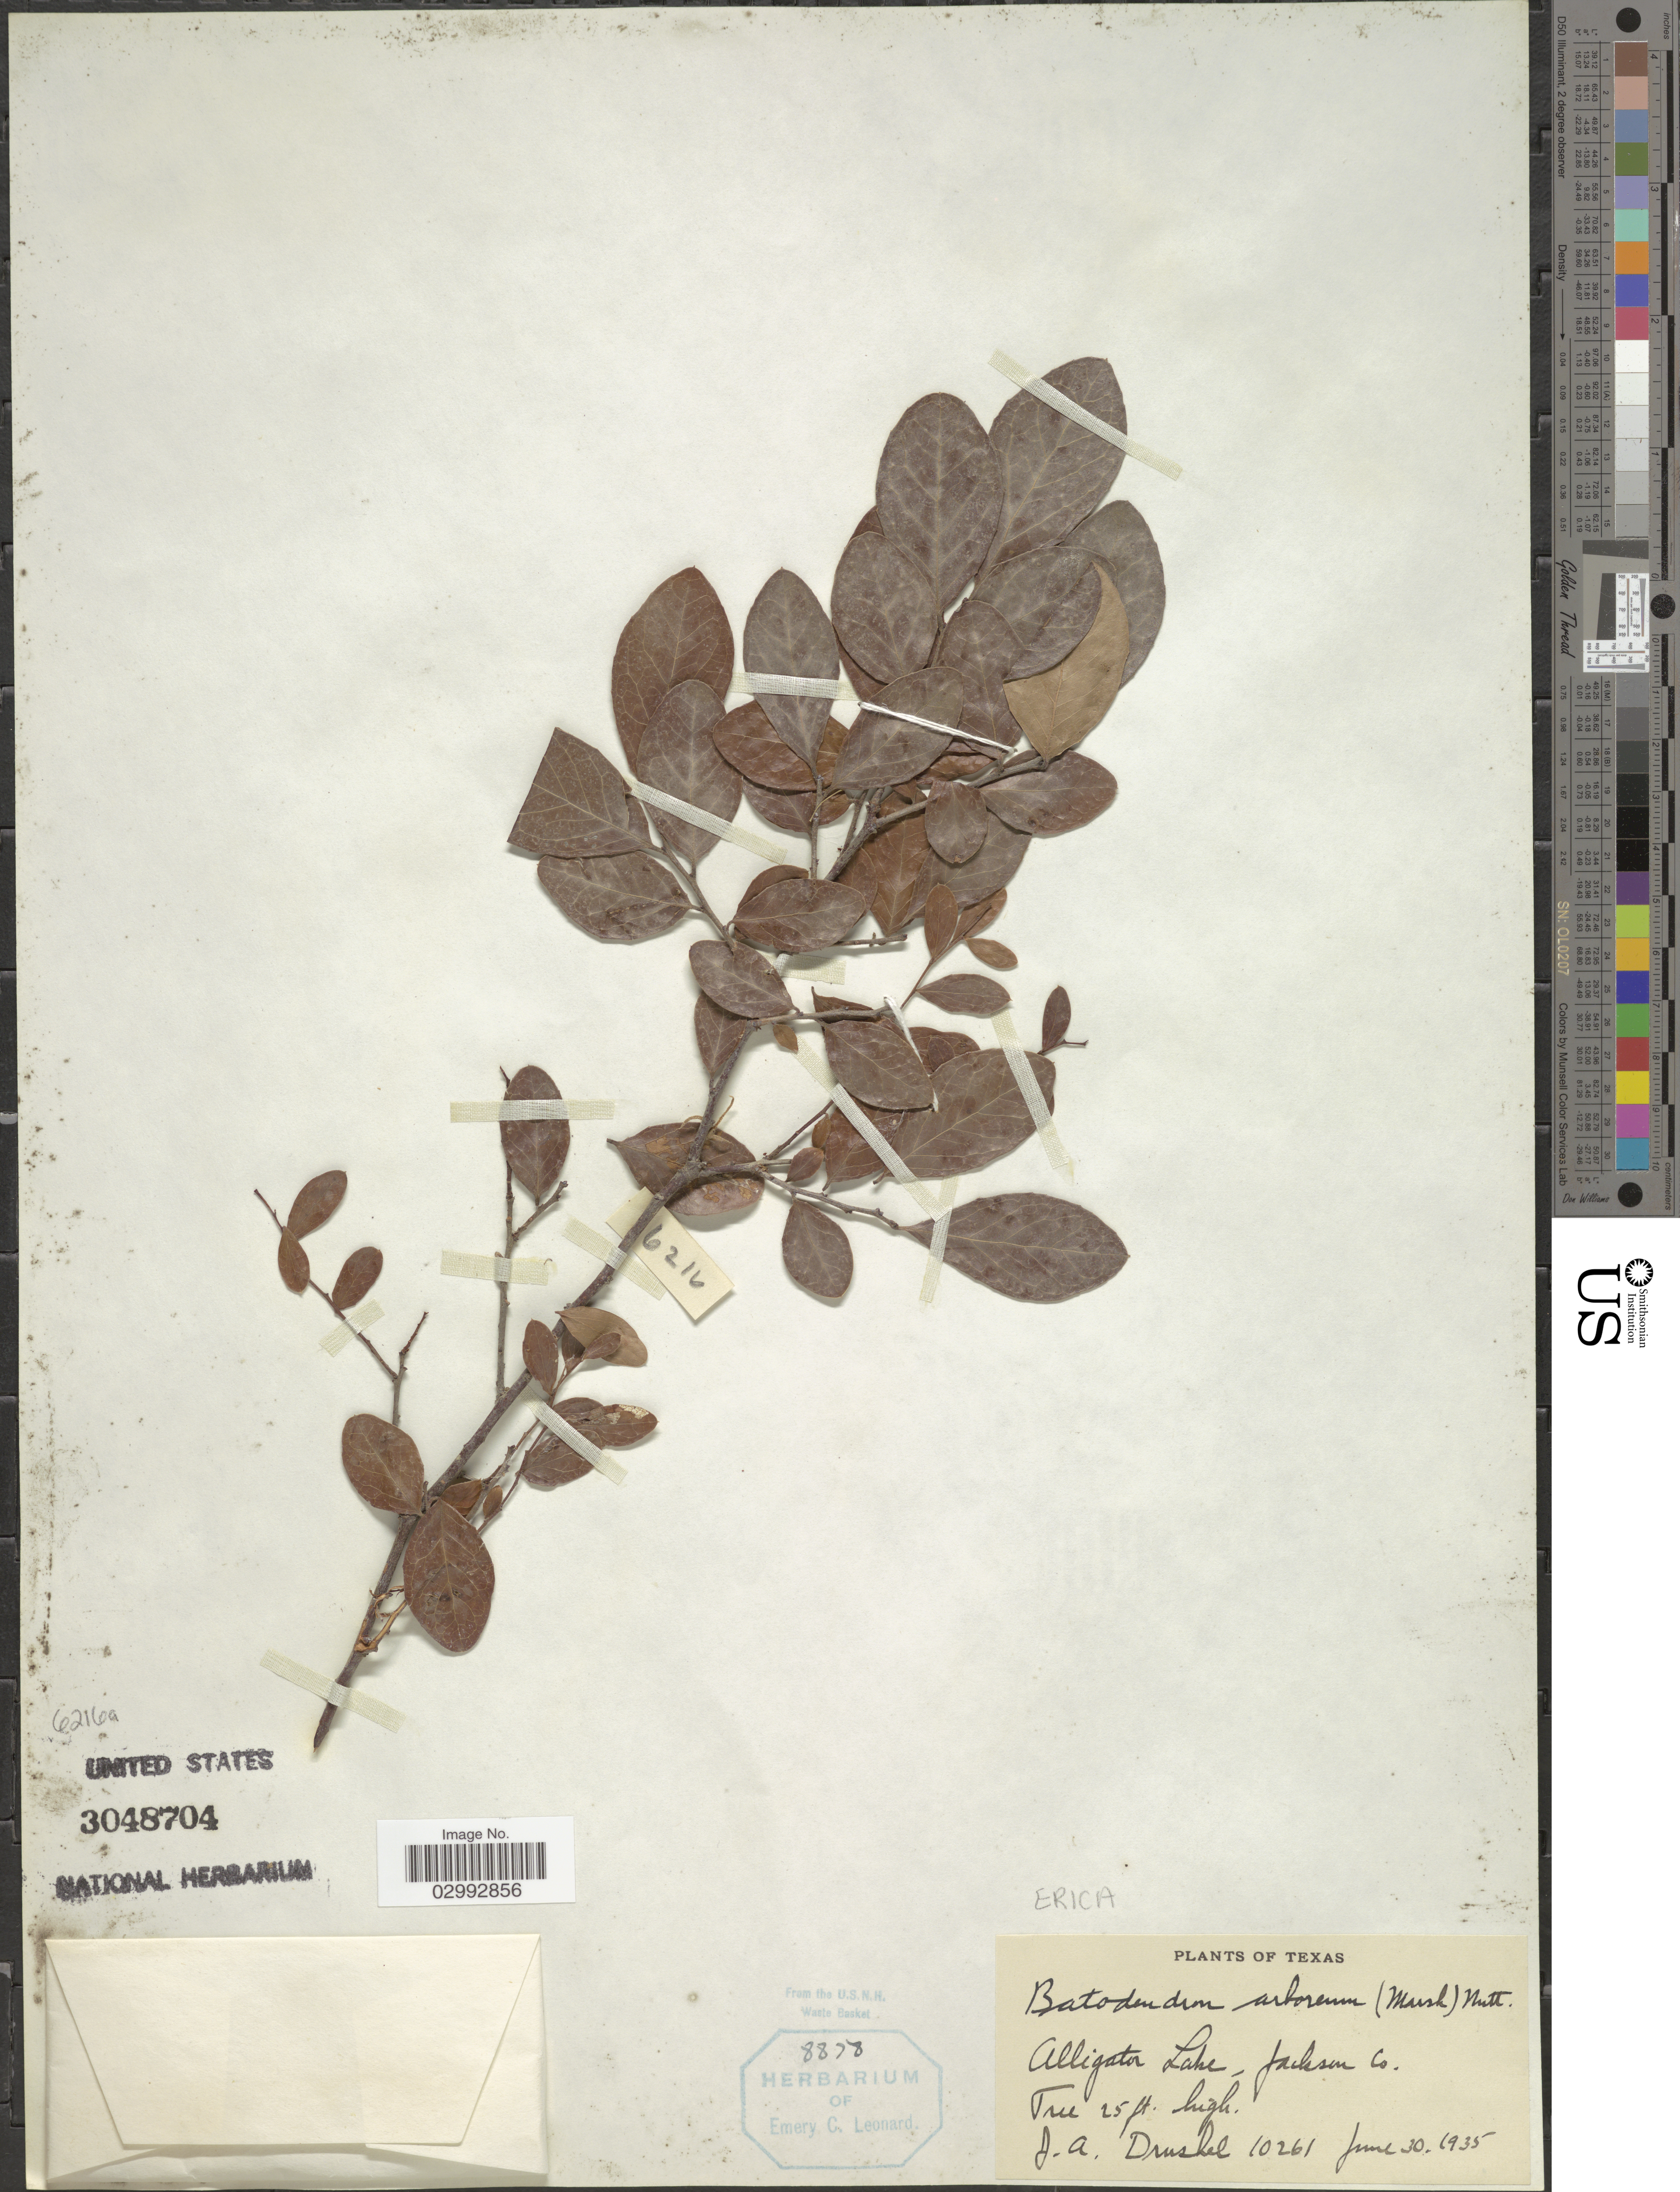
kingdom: Plantae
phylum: Tracheophyta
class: Magnoliopsida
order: Ericales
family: Ericaceae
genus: Batodendron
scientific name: Batodendron arboreum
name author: Nutt.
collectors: J. A. Drushel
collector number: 10261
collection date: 1935-06-30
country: United States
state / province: Texas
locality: Alligator Lake, Jackson Co.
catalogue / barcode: US 3048704